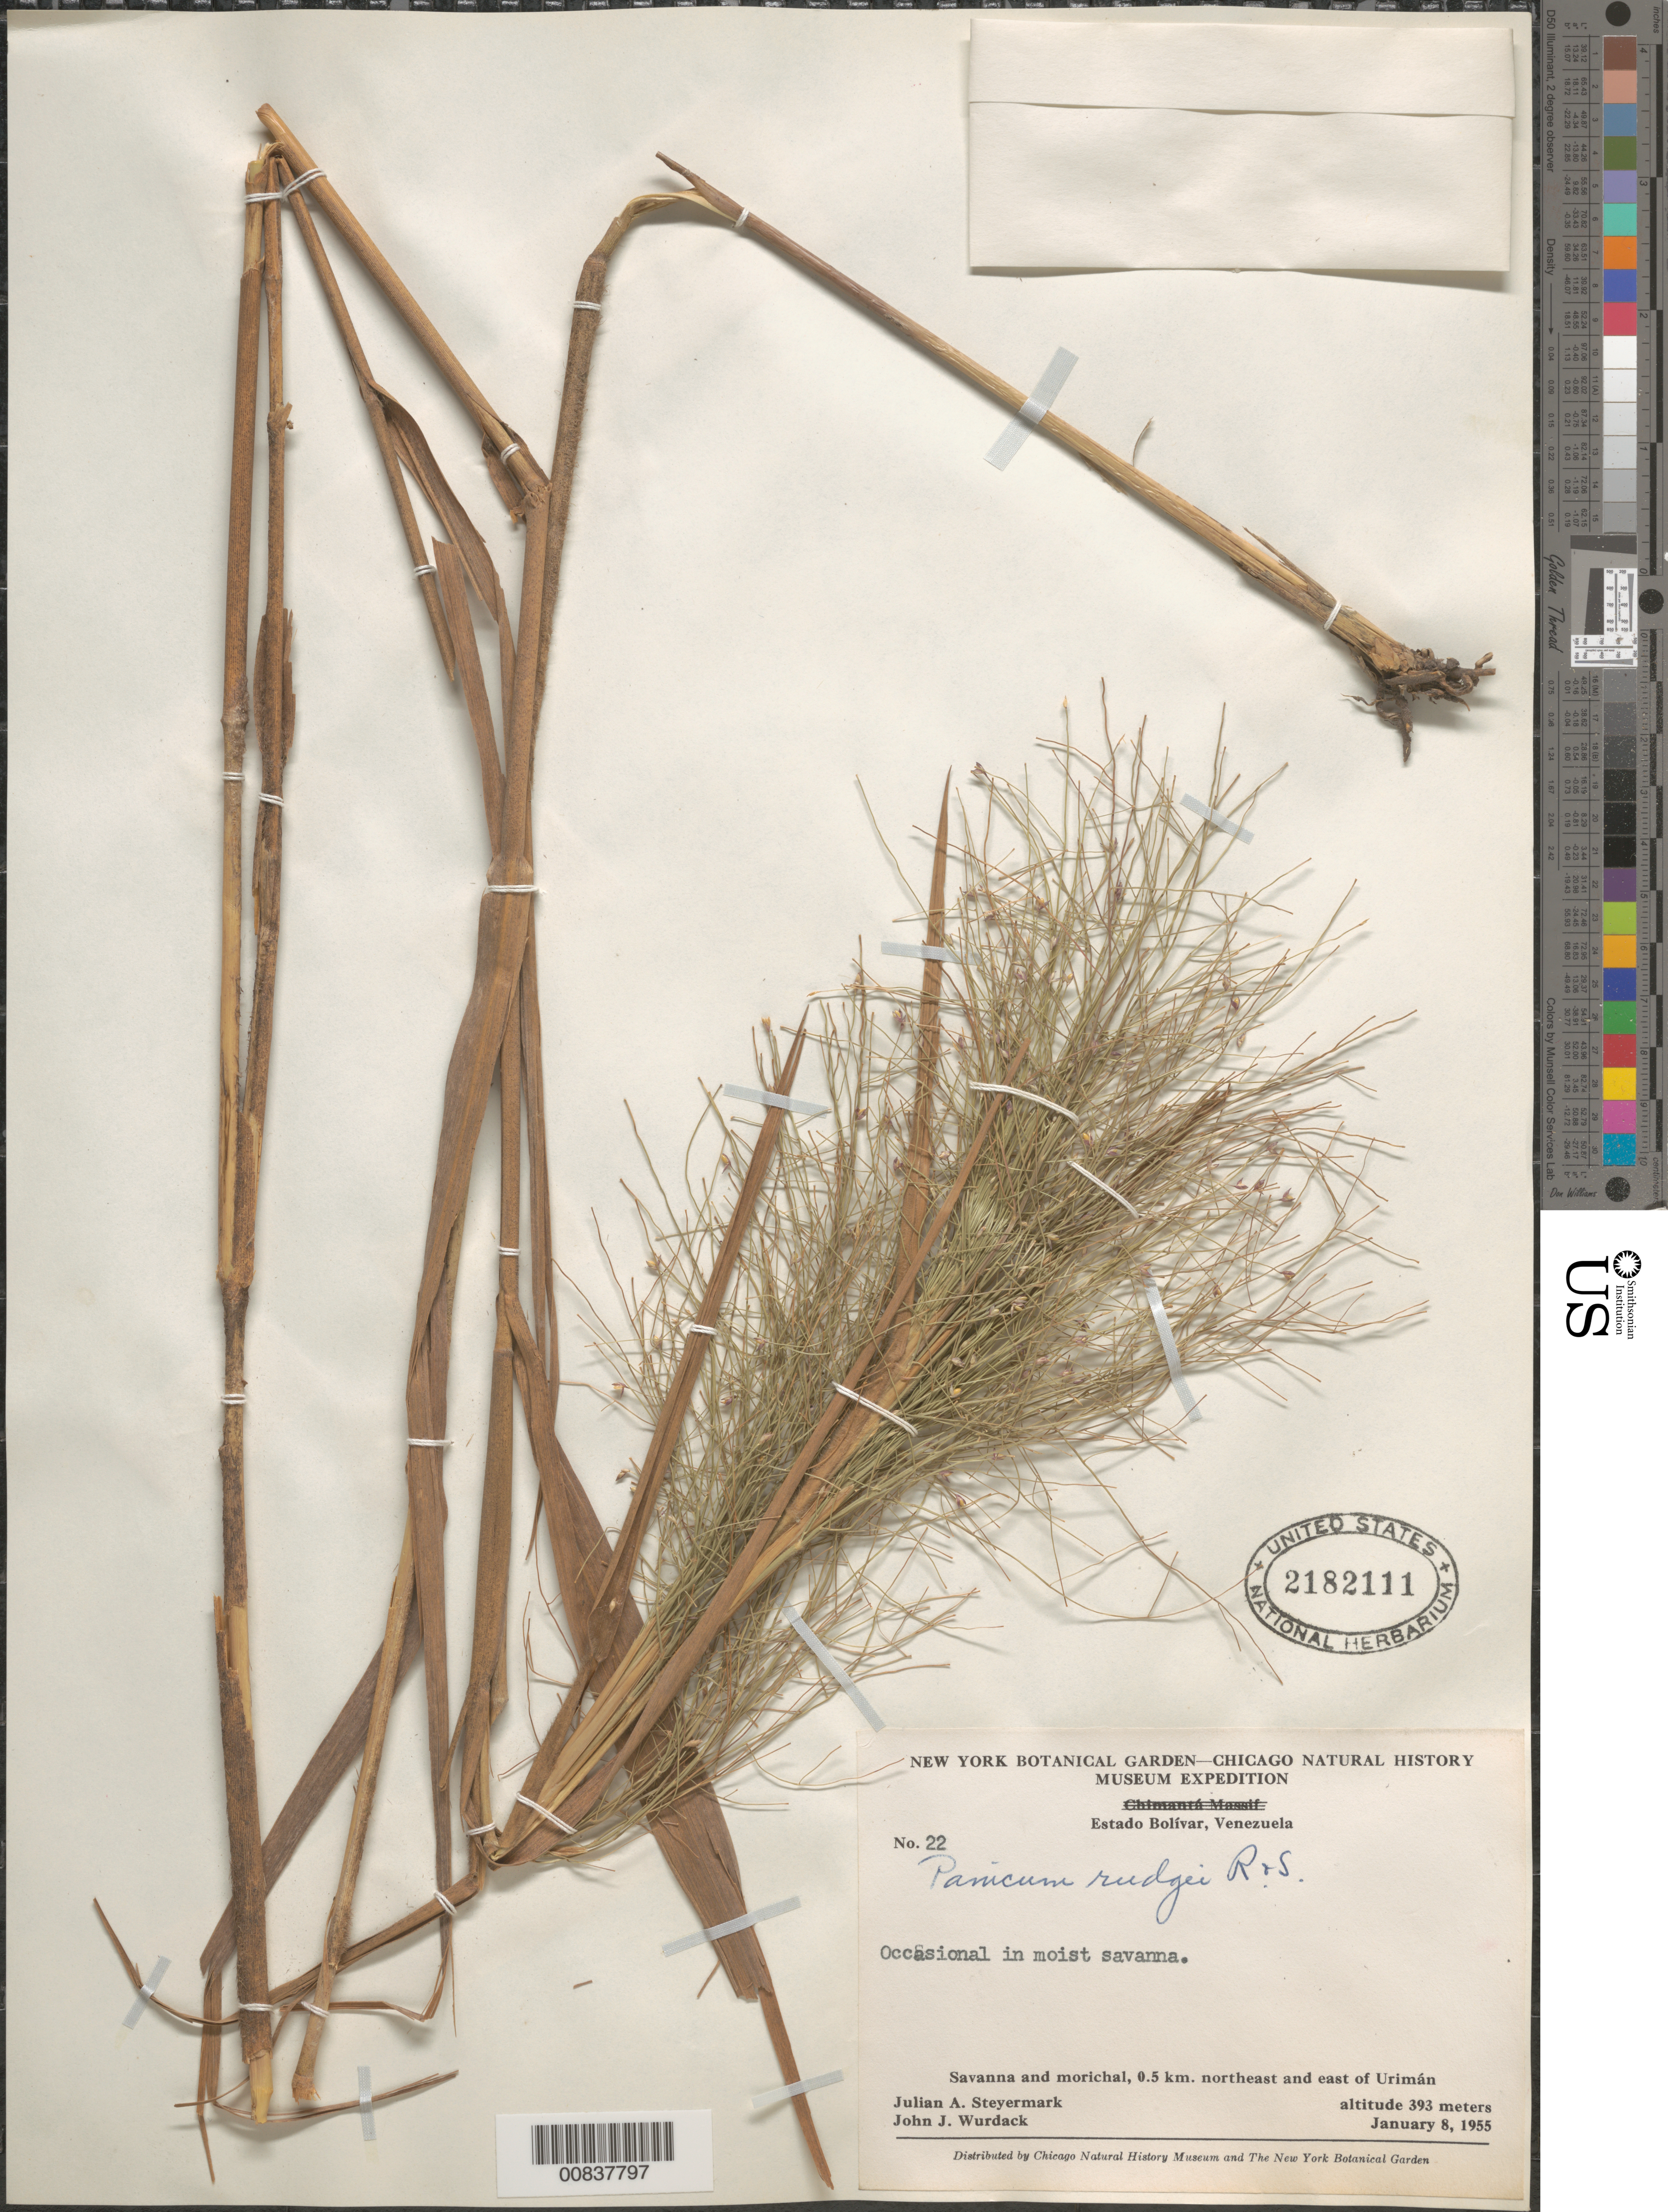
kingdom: Plantae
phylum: Tracheophyta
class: Liliopsida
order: Poales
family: Poaceae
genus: Panicum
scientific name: Panicum rudgei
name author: Roem. & Schult.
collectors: J. Steyermark & J. J. Wurdack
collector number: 55 22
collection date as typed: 8-Jan-55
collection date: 1955-01-08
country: Venezuela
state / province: Bolívar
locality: Urimán, 0.5 km NE and E of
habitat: Moist savanna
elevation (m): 393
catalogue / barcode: US 2182111